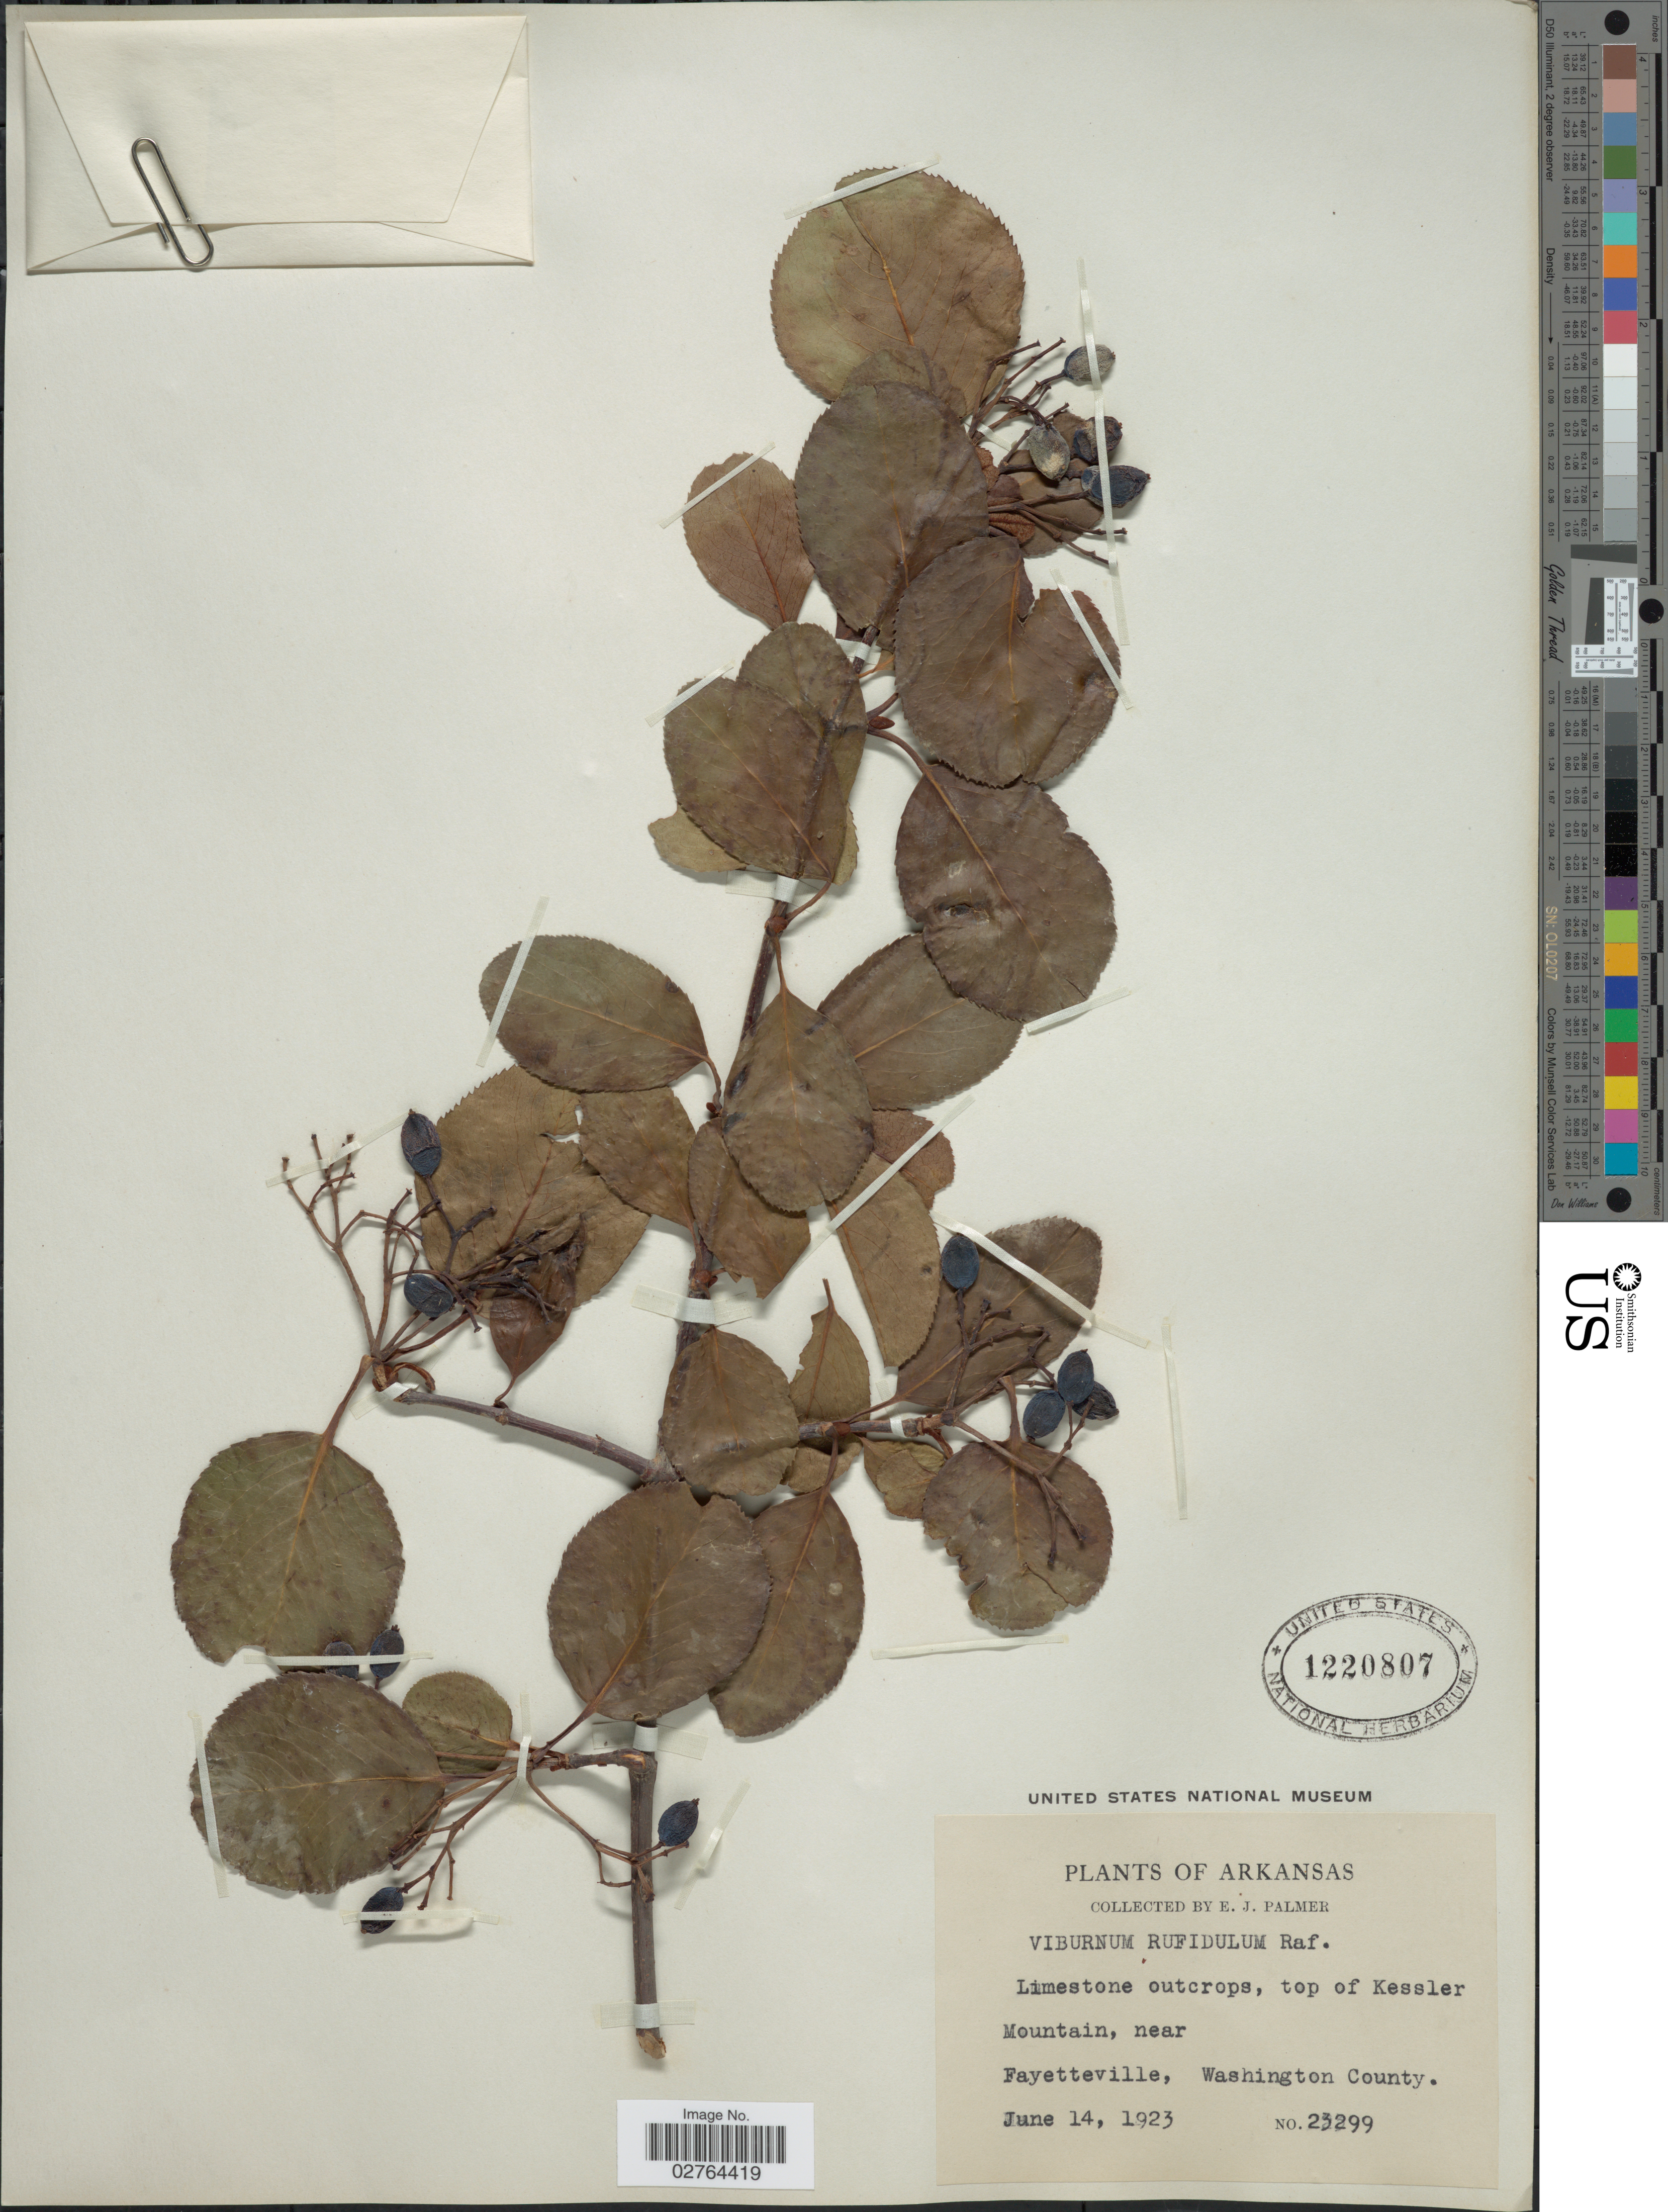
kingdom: Plantae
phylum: Tracheophyta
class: Magnoliopsida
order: Dipsacales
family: Viburnaceae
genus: Viburnum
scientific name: Viburnum rufidulum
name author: Raf.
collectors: E. J. Palmer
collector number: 23299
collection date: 1923-06-14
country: United States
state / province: Arkansas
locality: Limestone outcrops, top of Kessler Mountain, near Fayetteville, Washington County.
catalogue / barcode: US 1220807